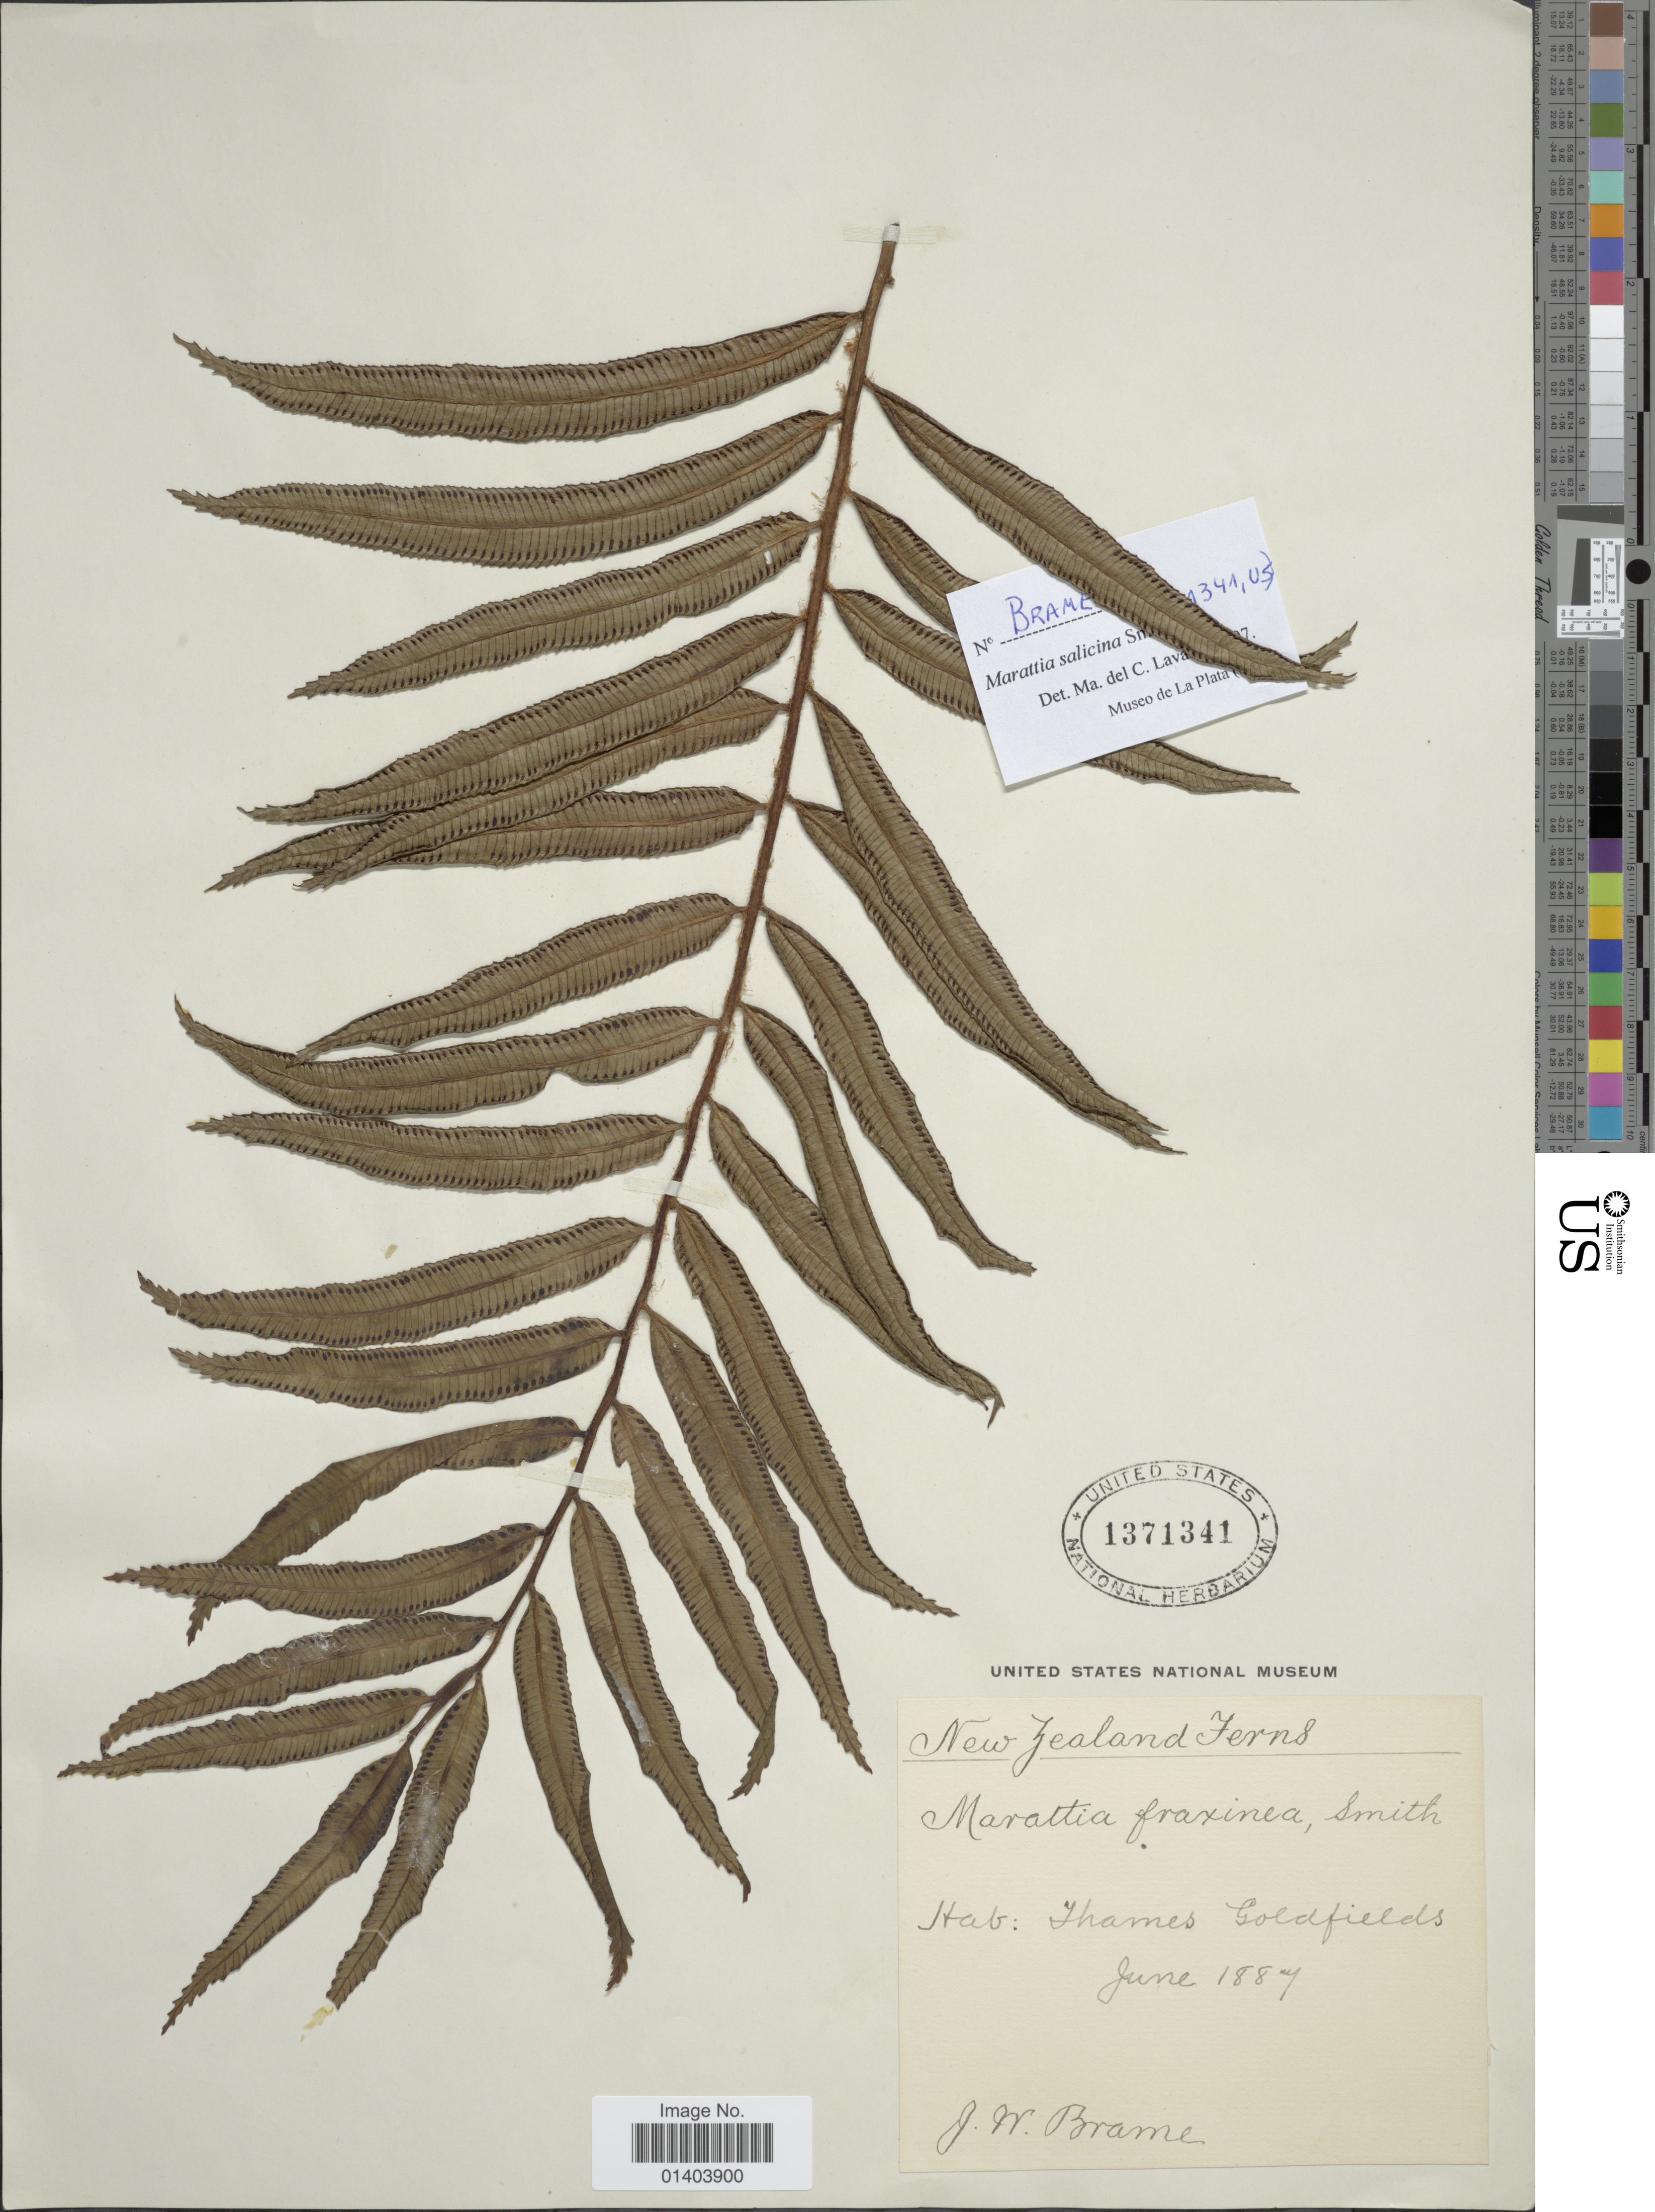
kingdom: Plantae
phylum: Tracheophyta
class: Polypodiopsida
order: Marattiales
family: Marattiaceae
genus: Ptisana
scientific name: Ptisana fraxinea var. fraxinea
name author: (Sm.) Murdock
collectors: J. Brame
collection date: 1887-06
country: New Zealand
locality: Thames Goldfields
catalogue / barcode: US 1371341